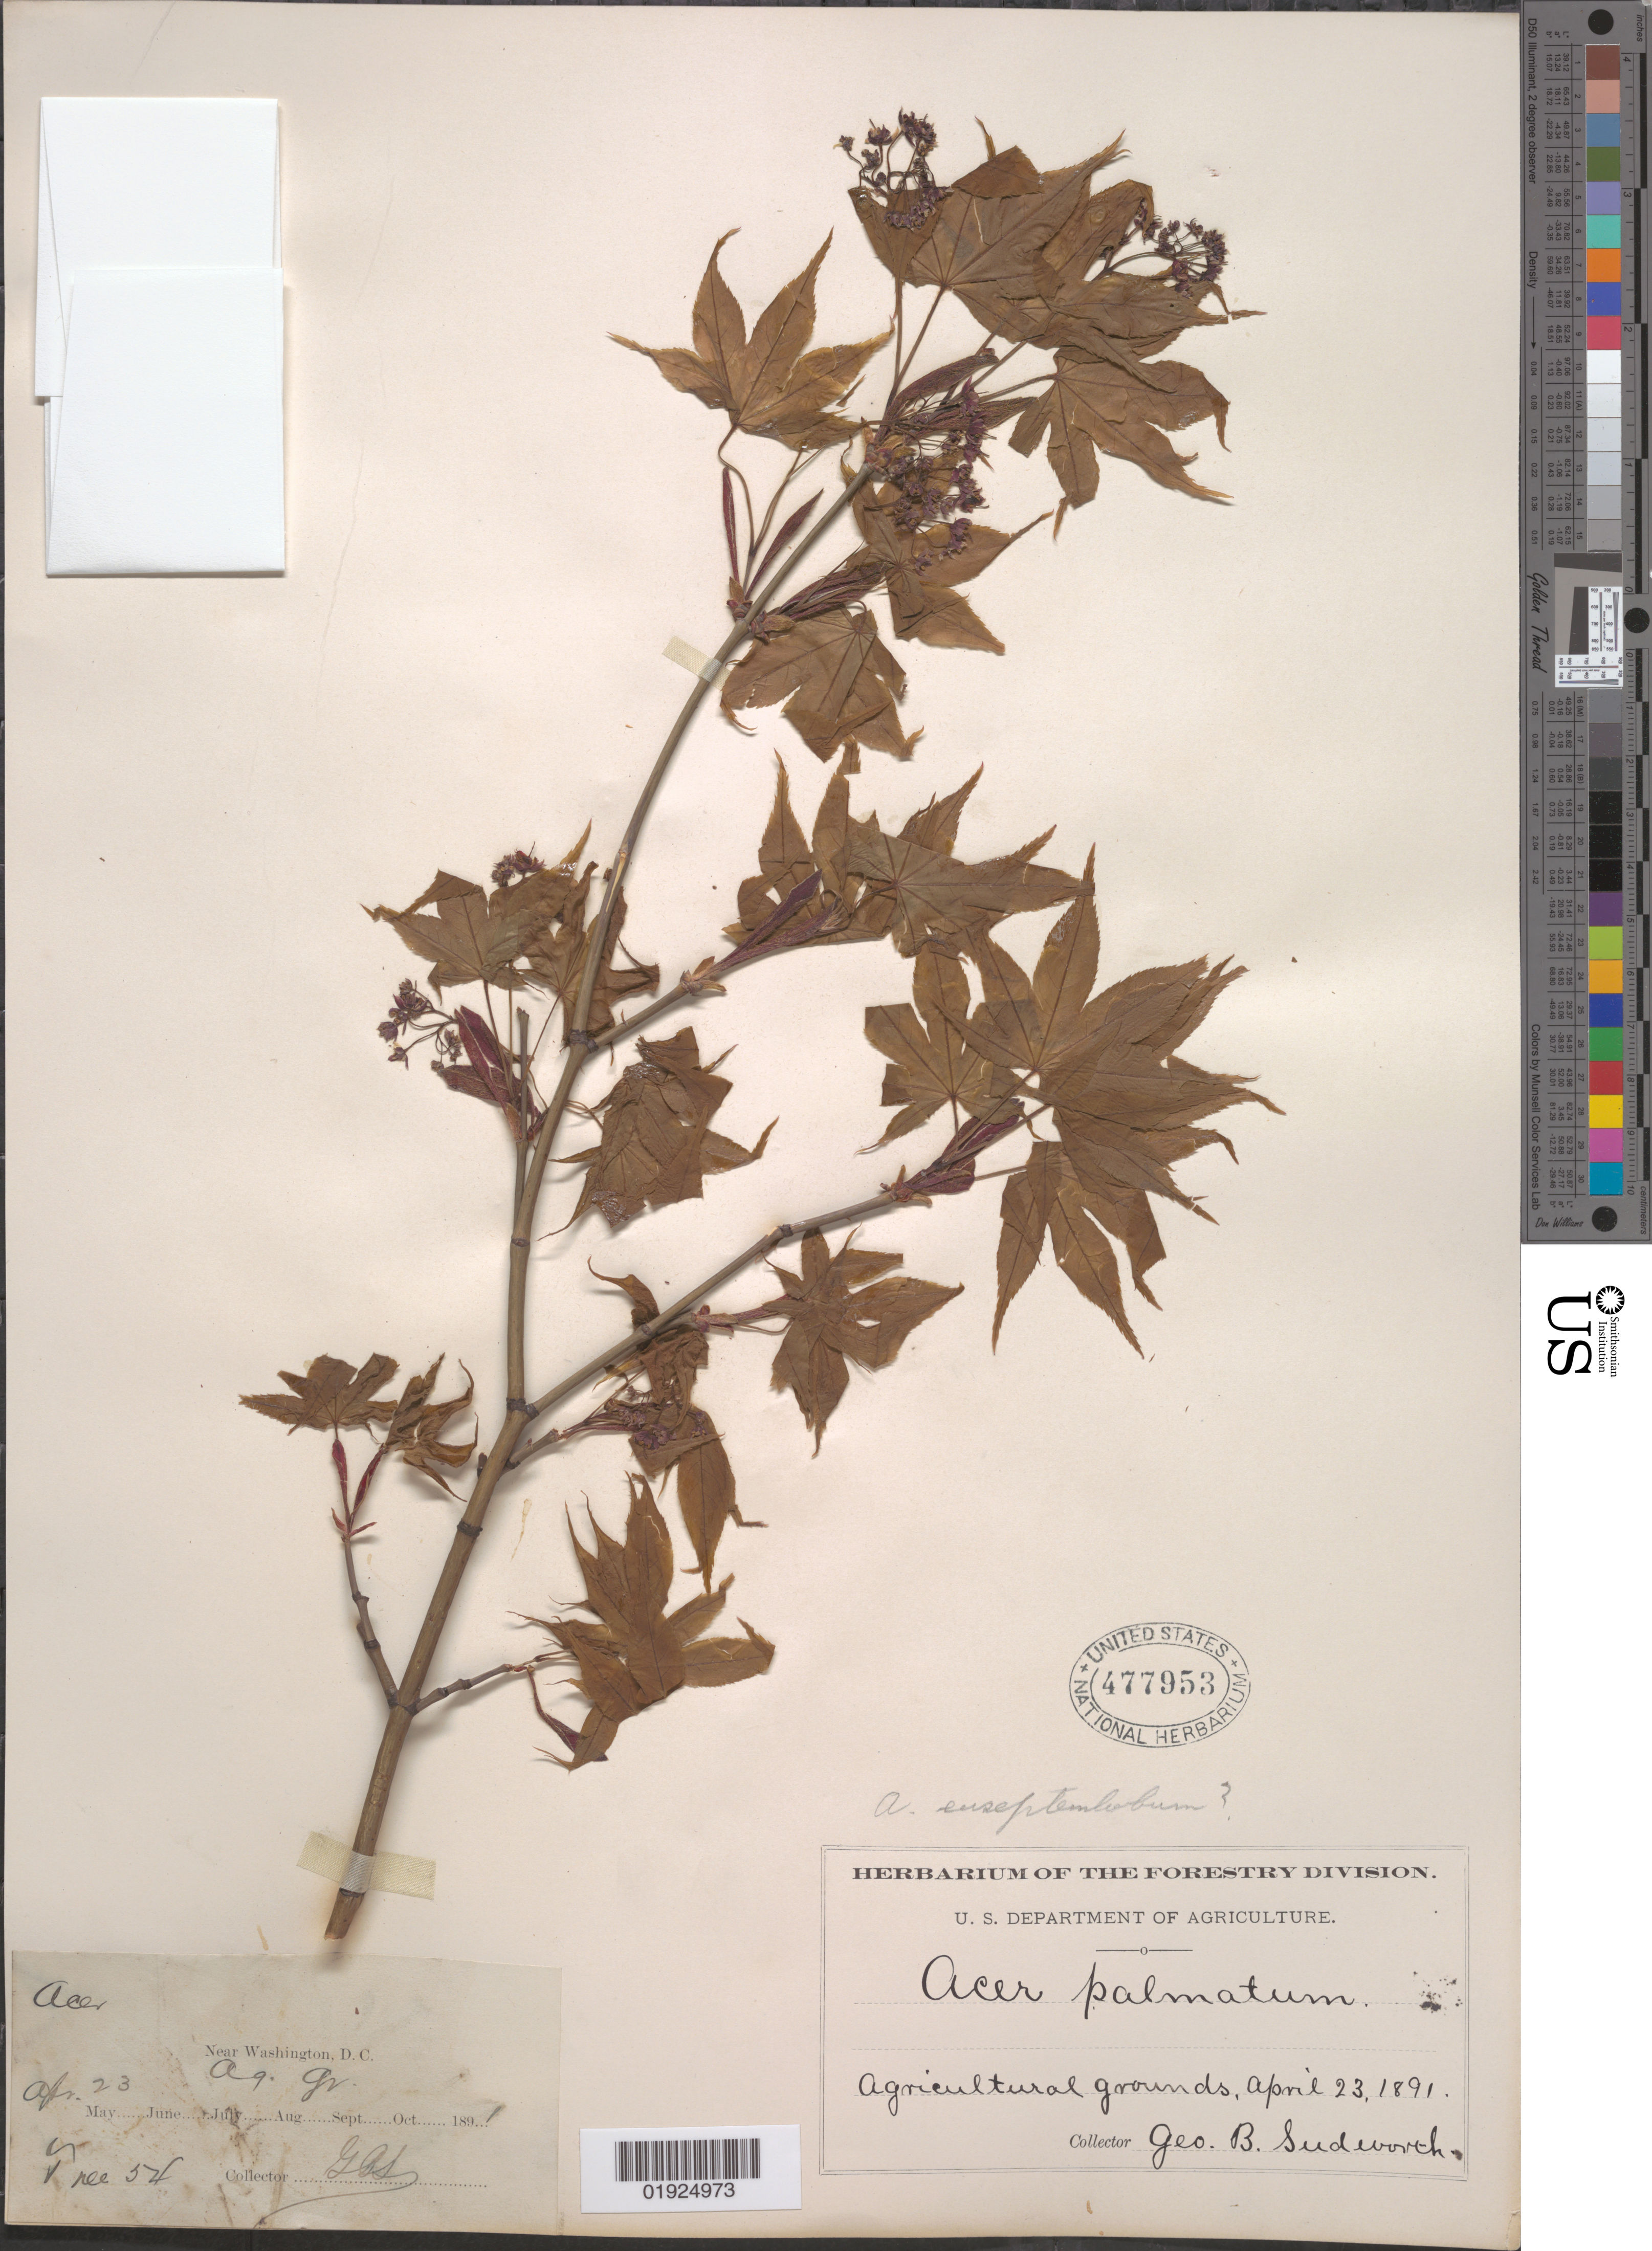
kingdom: Plantae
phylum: Tracheophyta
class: Magnoliopsida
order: Sapindales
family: Sapindaceae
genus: Acer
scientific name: Acer palmatum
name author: Thunb.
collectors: G. B. Sudworth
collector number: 54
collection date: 1891-04-23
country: United States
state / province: District of Columbia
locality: Agricultural grounds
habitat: Agricultural grounds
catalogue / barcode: US 477953